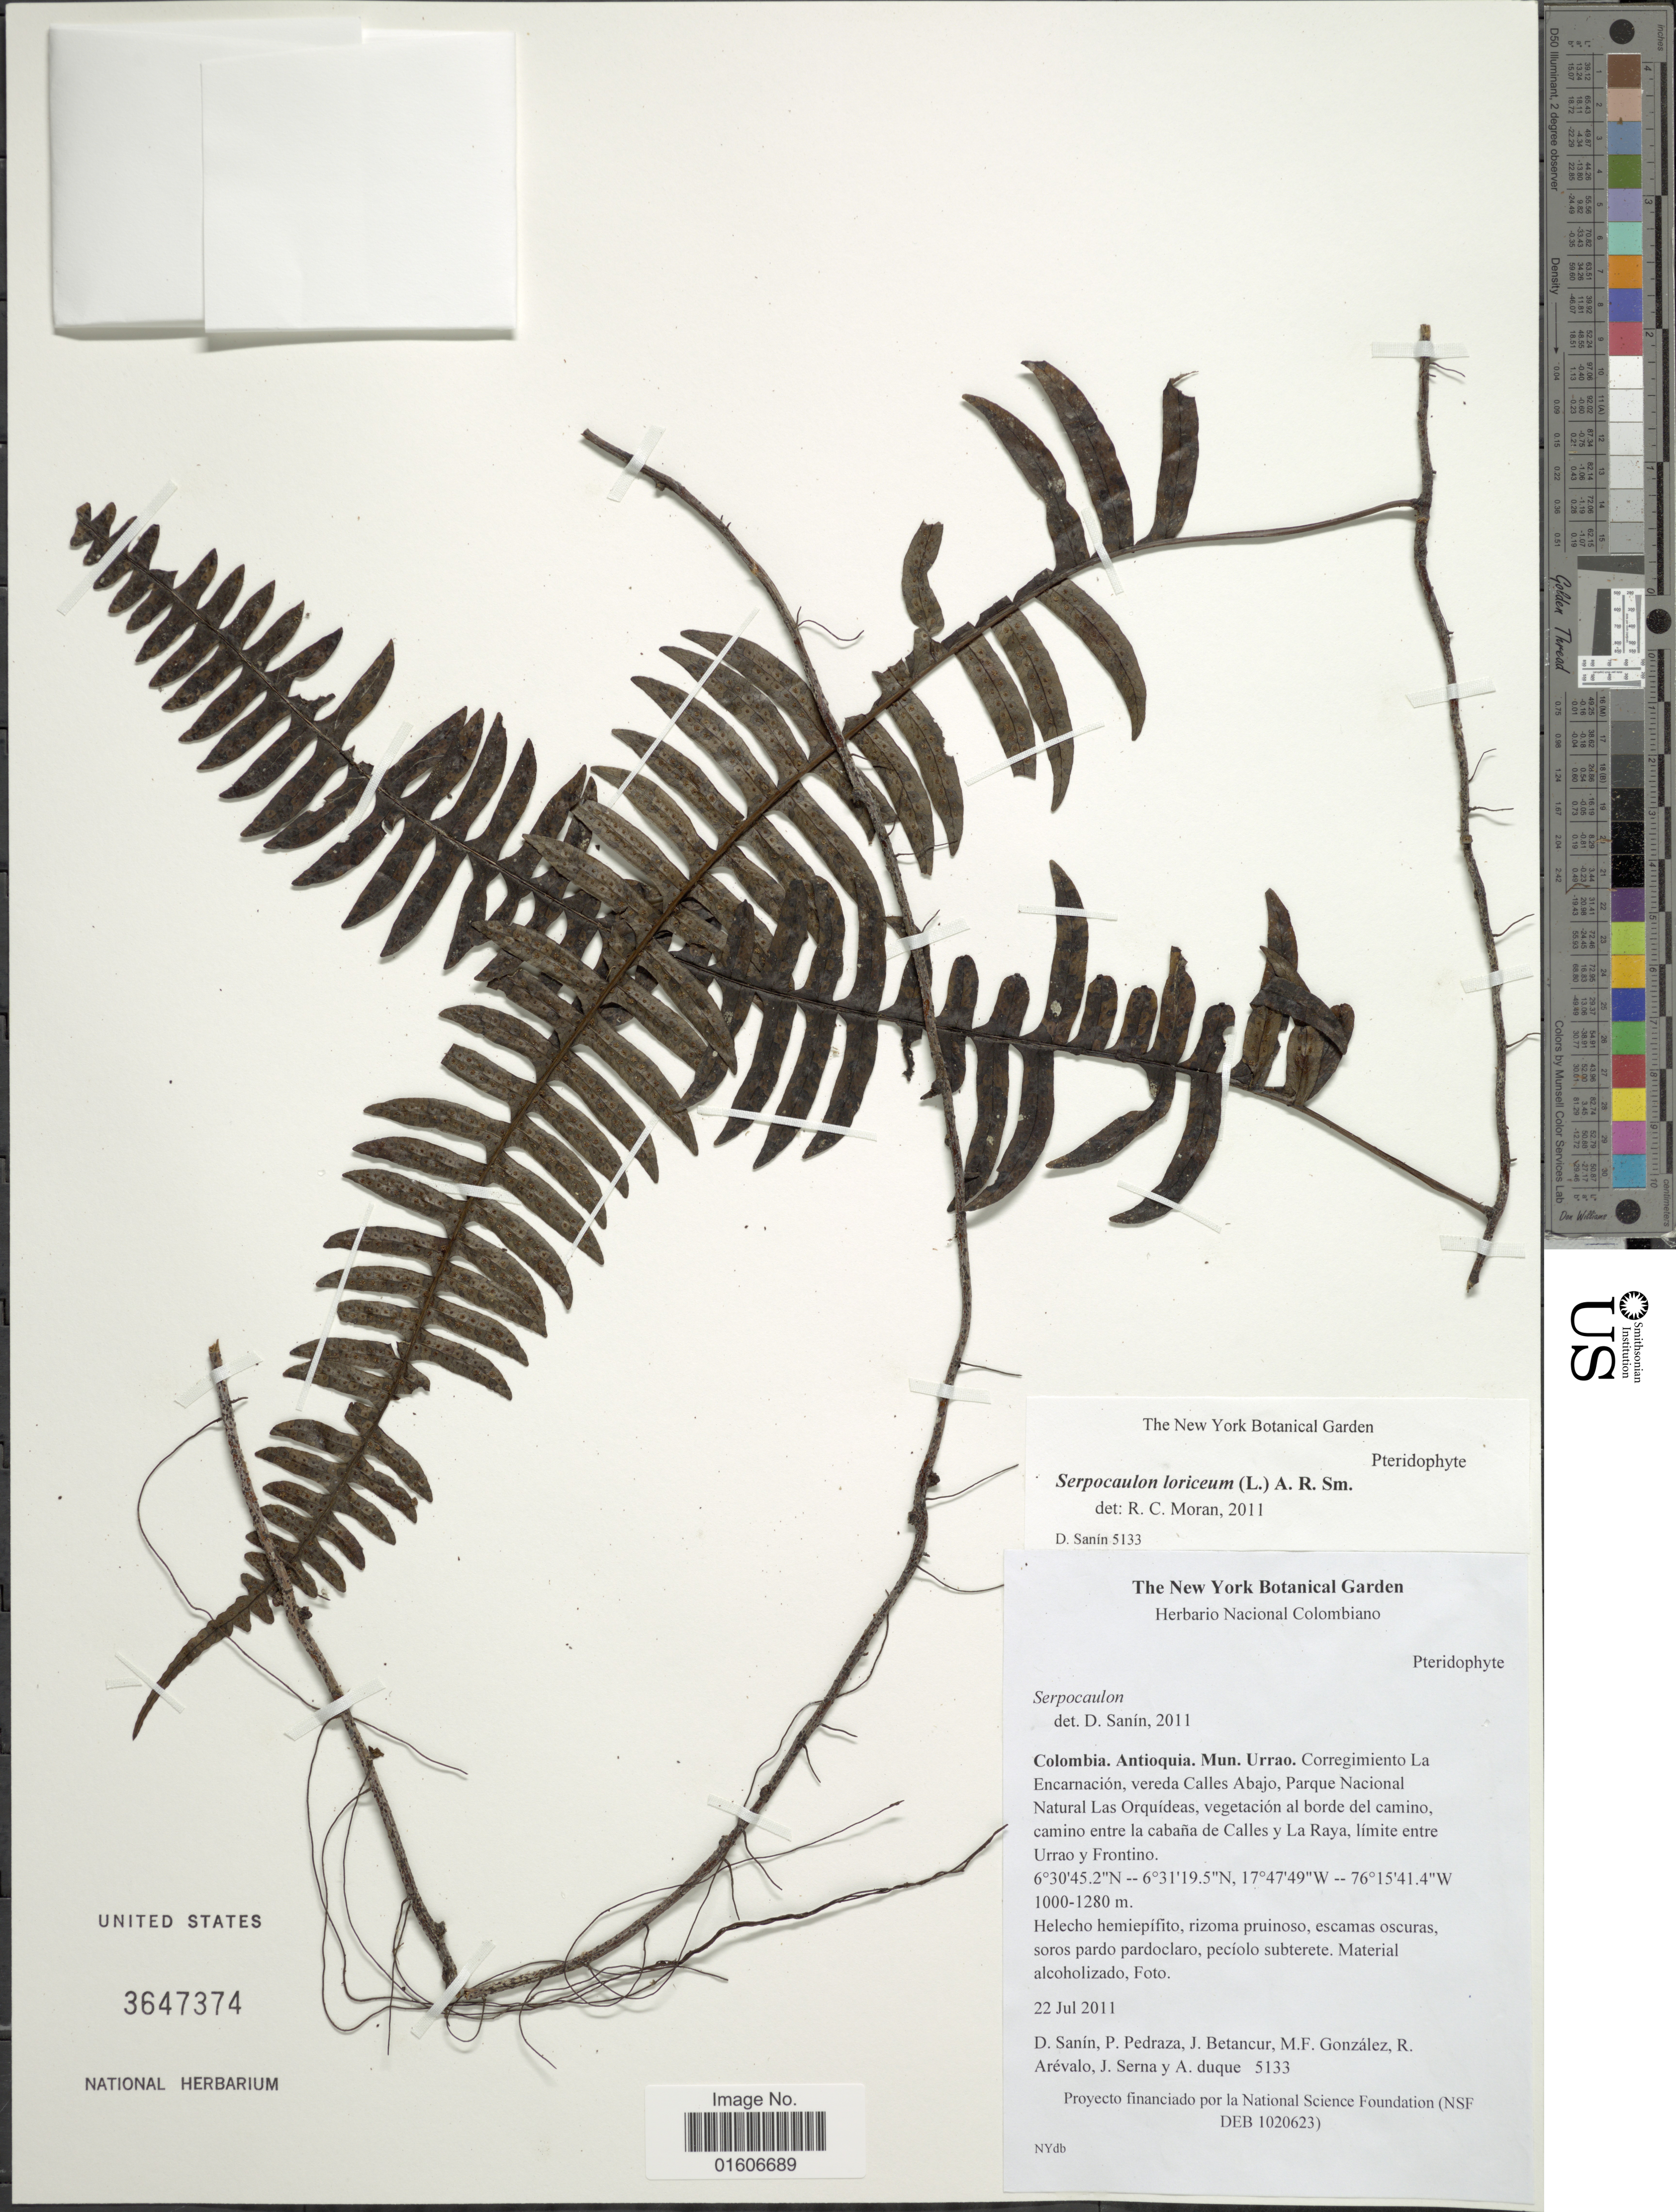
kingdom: Plantae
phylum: Tracheophyta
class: Polypodiopsida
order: Polypodiales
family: Polypodiaceae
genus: Serpocaulon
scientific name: Serpocaulon loriceum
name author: (L.) A.R. Sm.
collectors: D. Sanin, P. Pedraza, J. Betancur, M. Gonzalez & et al.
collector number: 5133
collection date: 2001-07-22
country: Colombia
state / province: Antioquia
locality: Mun. Urrao. Corregimiento La Encarnación, vereda Calles Abajo, Parque Nacional Natural Las Orquídeas, vegetacióm al borde del camino, camino entre la cabaña de Calles y La Raya, limete entre Urrao y Frontino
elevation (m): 1000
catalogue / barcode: US 3647374